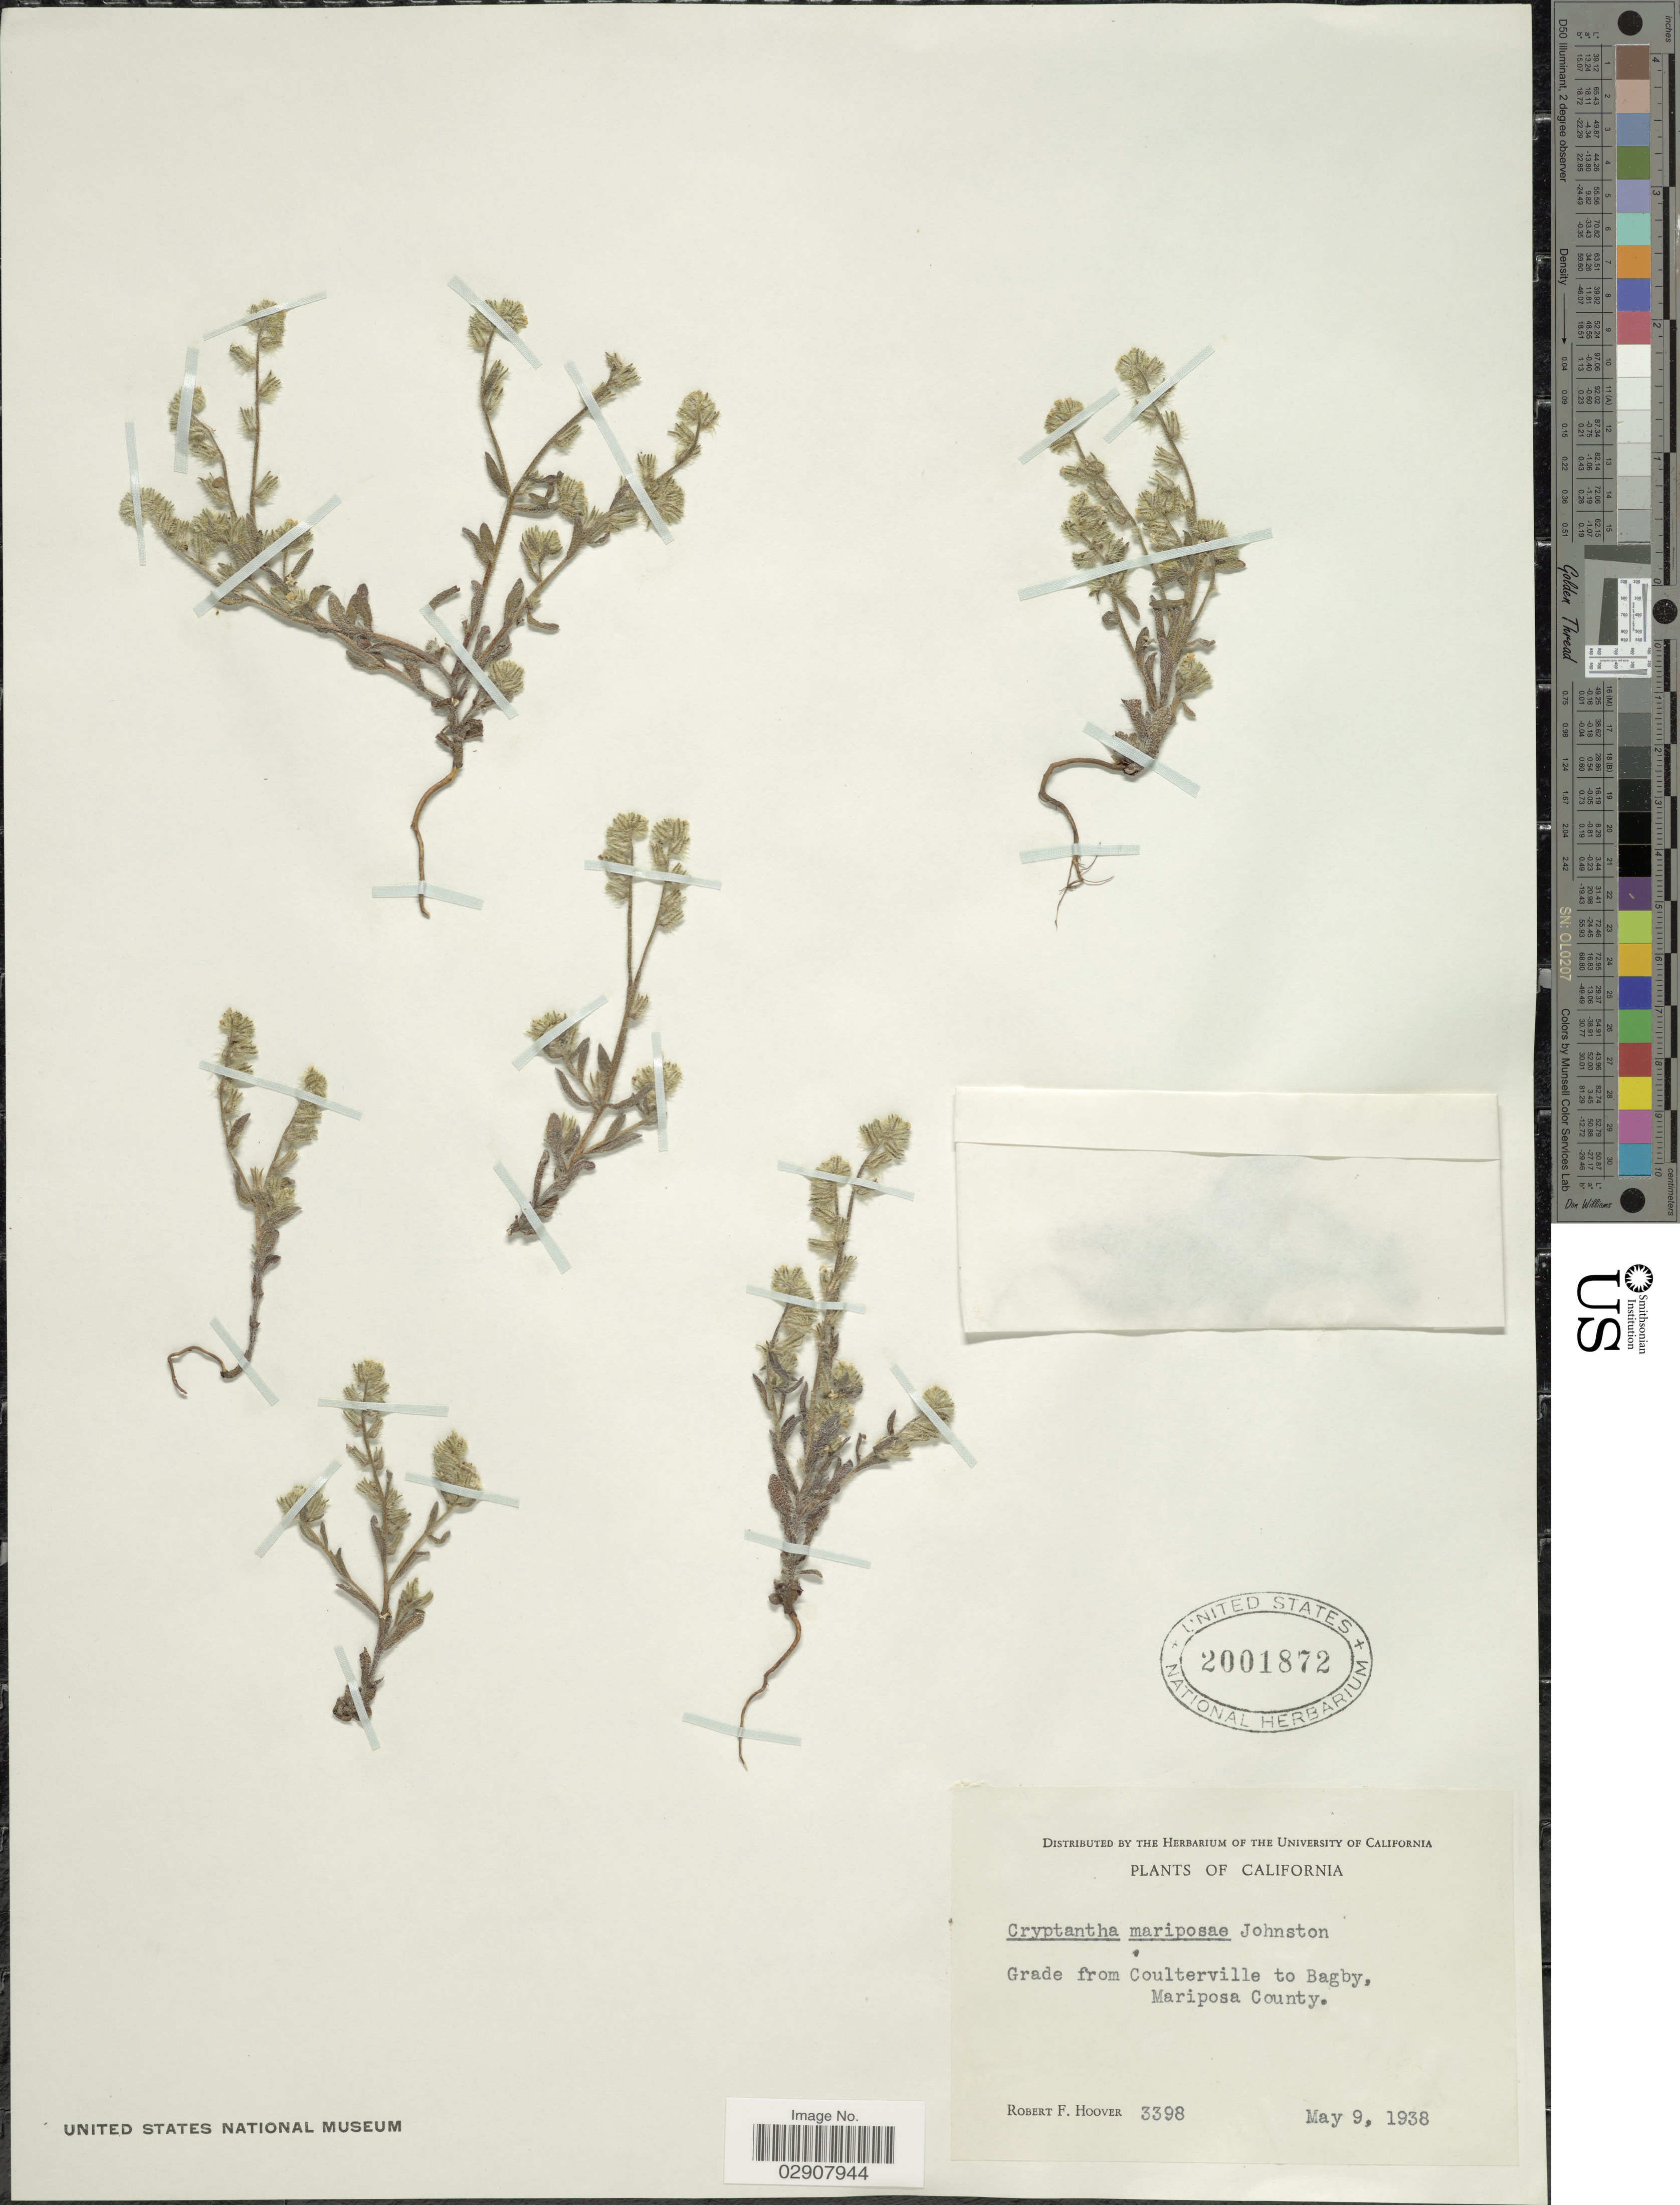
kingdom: Plantae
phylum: Tracheophyta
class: Magnoliopsida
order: Boraginales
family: Boraginaceae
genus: Cryptantha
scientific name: Cryptantha mariposae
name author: I.M. Johnst.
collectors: R. F. Hoover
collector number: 3398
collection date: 1938-05-09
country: United States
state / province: California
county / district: Mariposa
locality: Grade from Coulterville to Bagby, Mariposa County. California.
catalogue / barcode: US 2001872